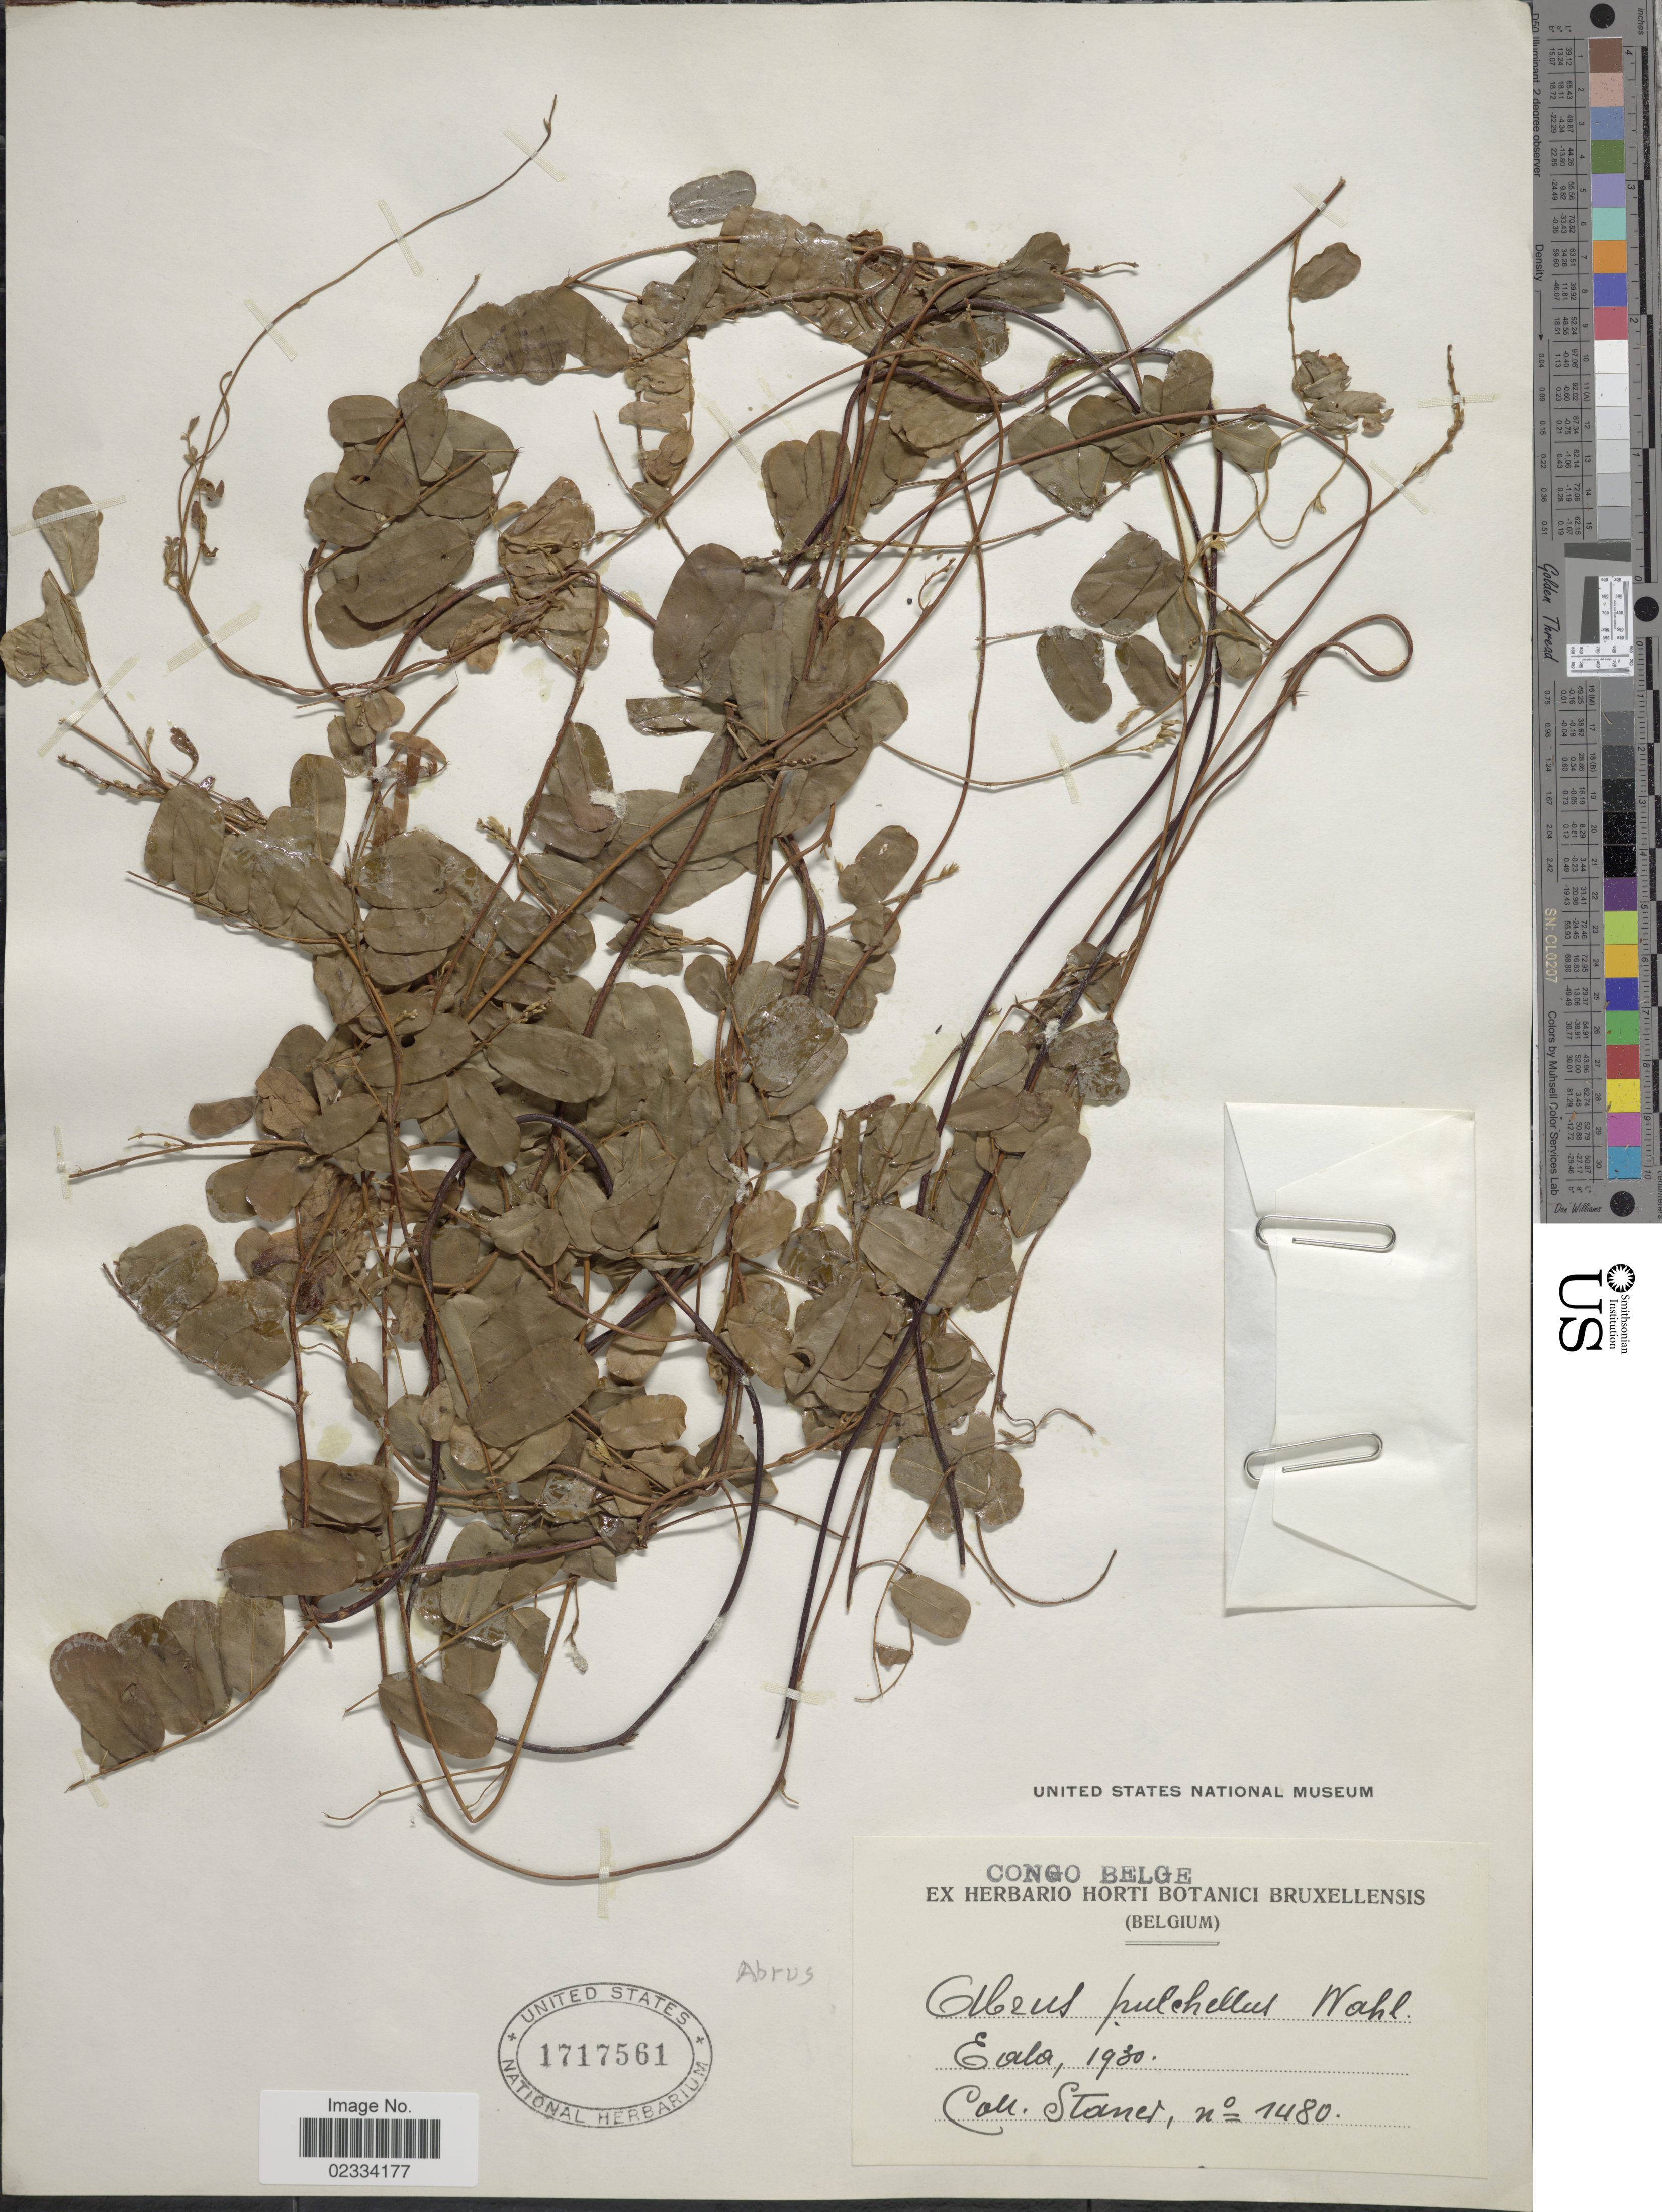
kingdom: Plantae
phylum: Tracheophyta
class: Magnoliopsida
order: Fabales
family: Fabaceae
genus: Abrus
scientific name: Abrus pulchellus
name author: Wall.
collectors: -. Staner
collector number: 1480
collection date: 1930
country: Congo, Democratic Republic of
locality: Eala, Congo Belge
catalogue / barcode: US 1717561